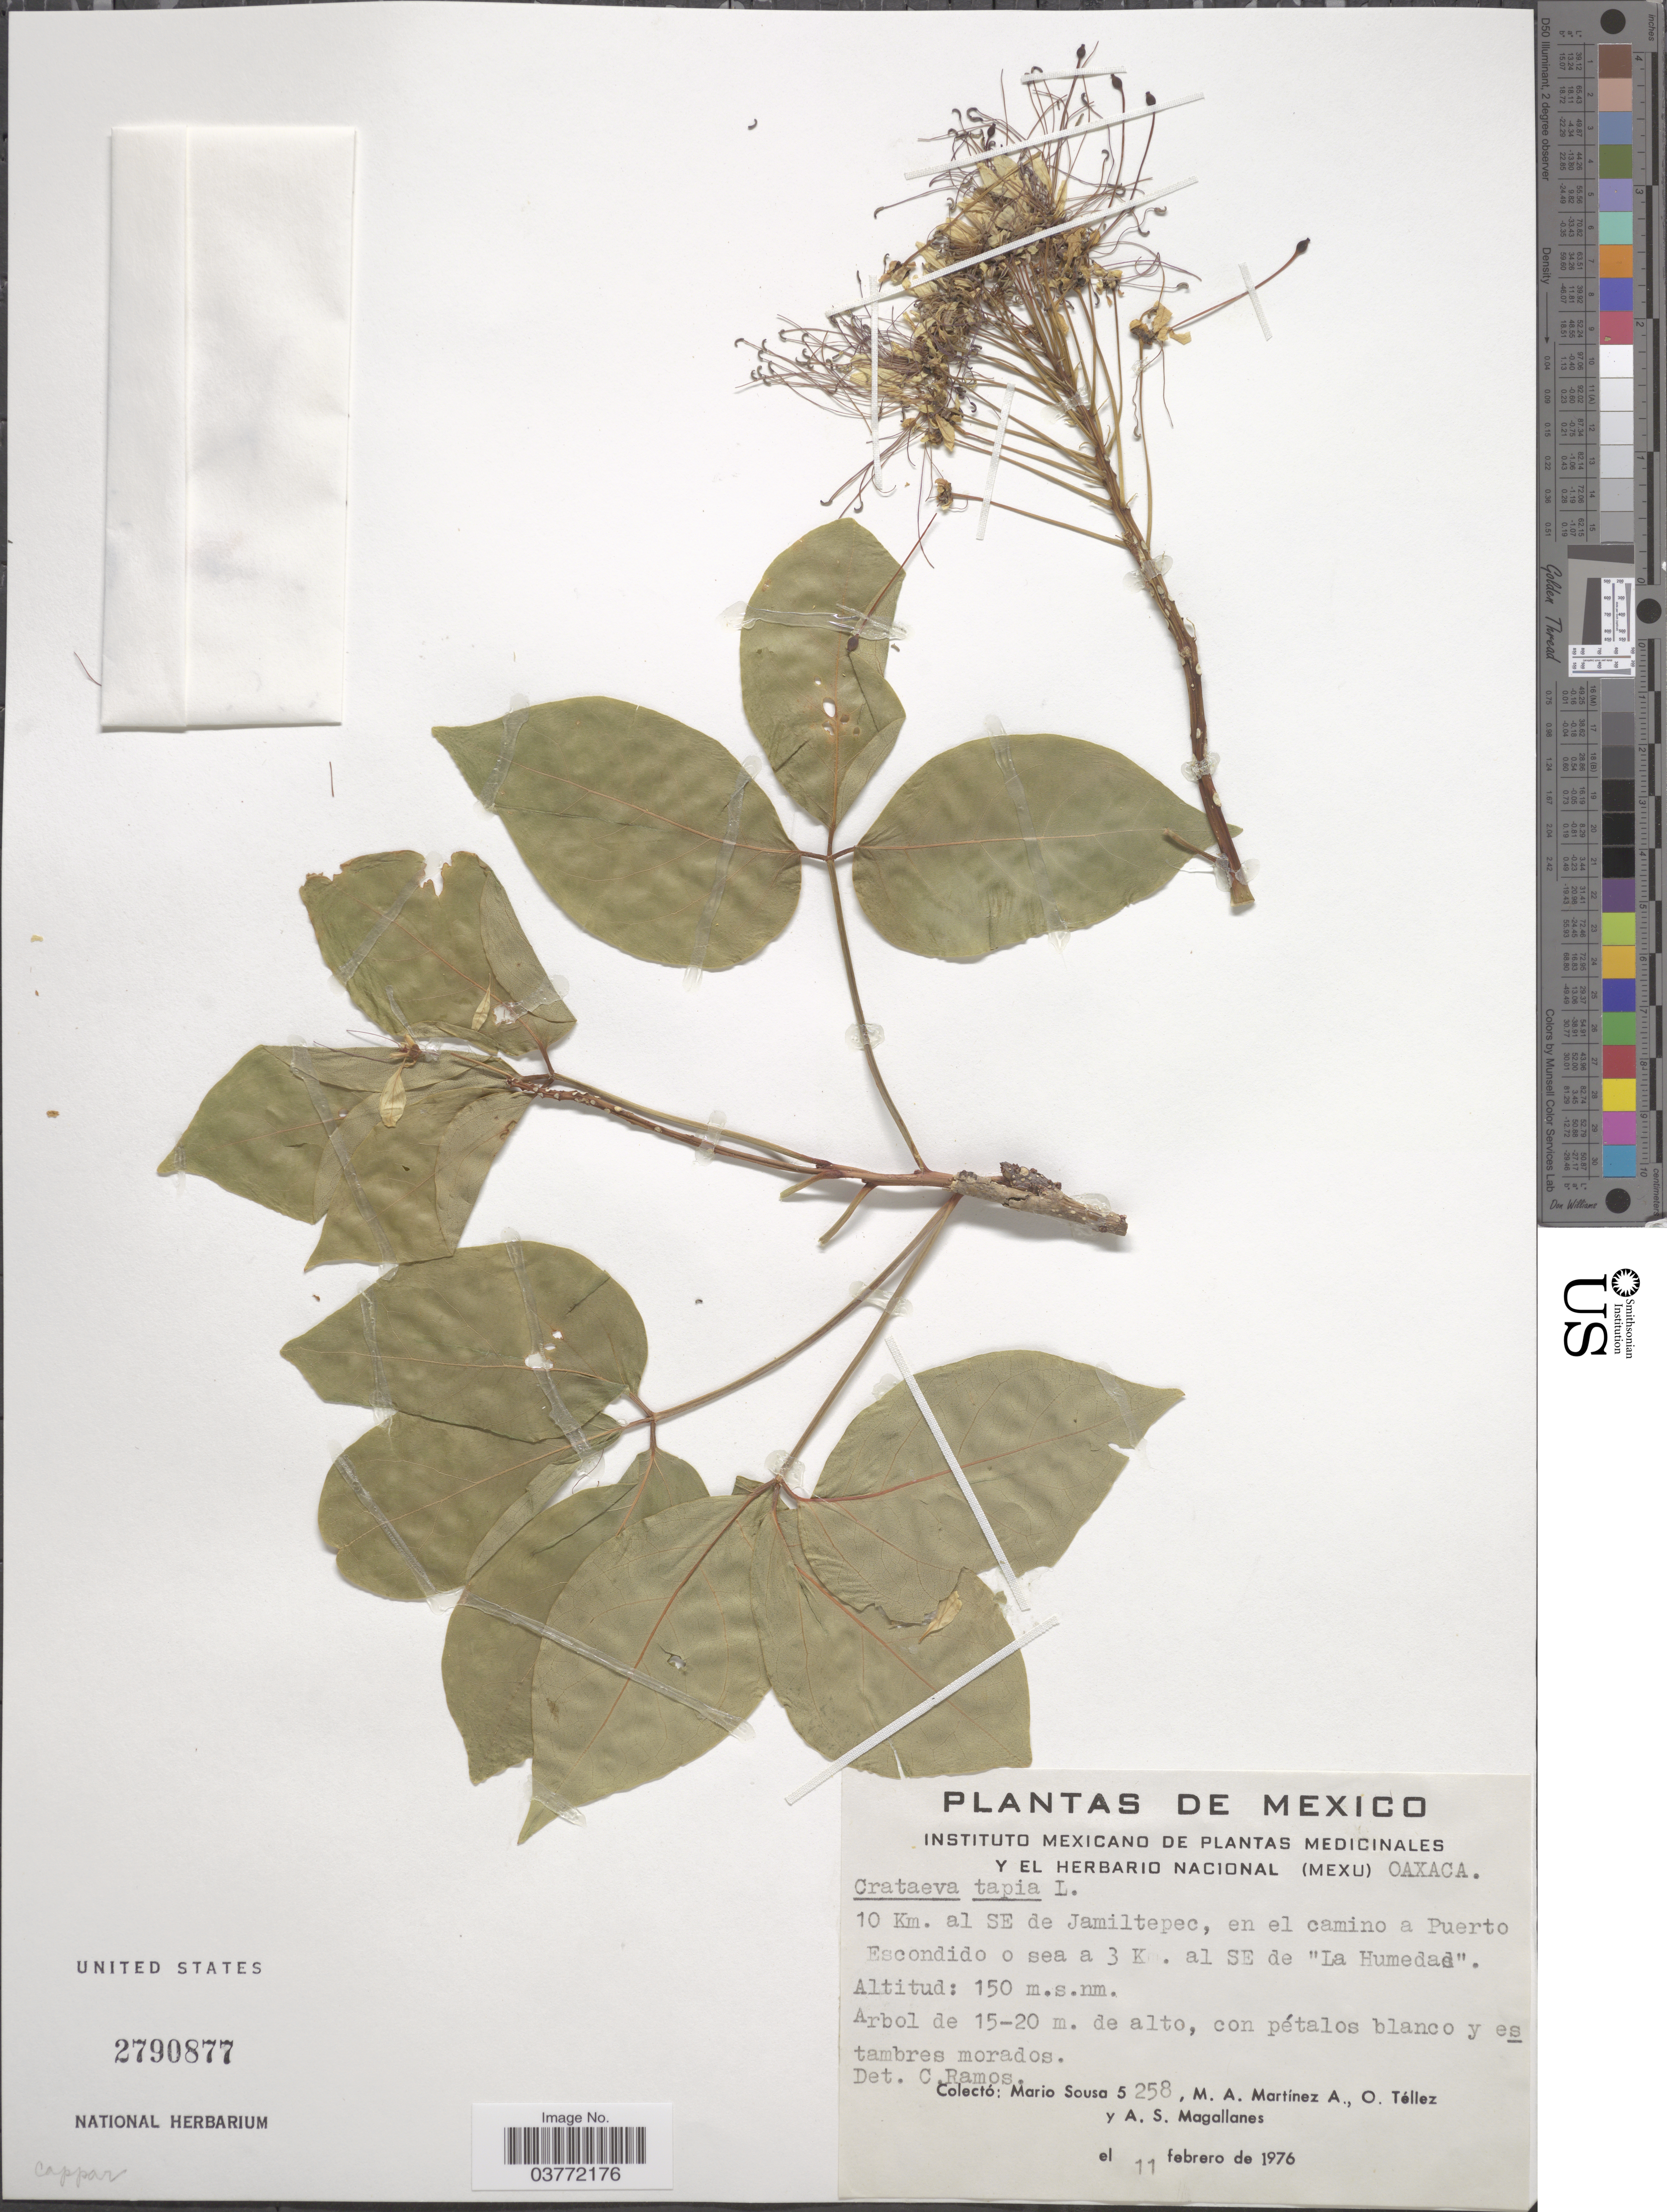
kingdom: Plantae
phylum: Tracheophyta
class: Magnoliopsida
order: Brassicales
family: Capparaceae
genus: Crateva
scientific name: Crateva tapia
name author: L.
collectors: M. Sousa S., M. A. Martínez Alfaro, O. Tellez & A. Magallanes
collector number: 5258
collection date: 1976-02-11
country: Mexico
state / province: Oaxaca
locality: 10 Km. al SE de Jamiltepec, en el camino a Puerto Escondido o sea a 3 Km. al SE de "La Humedad".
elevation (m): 150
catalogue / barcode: US 2790877